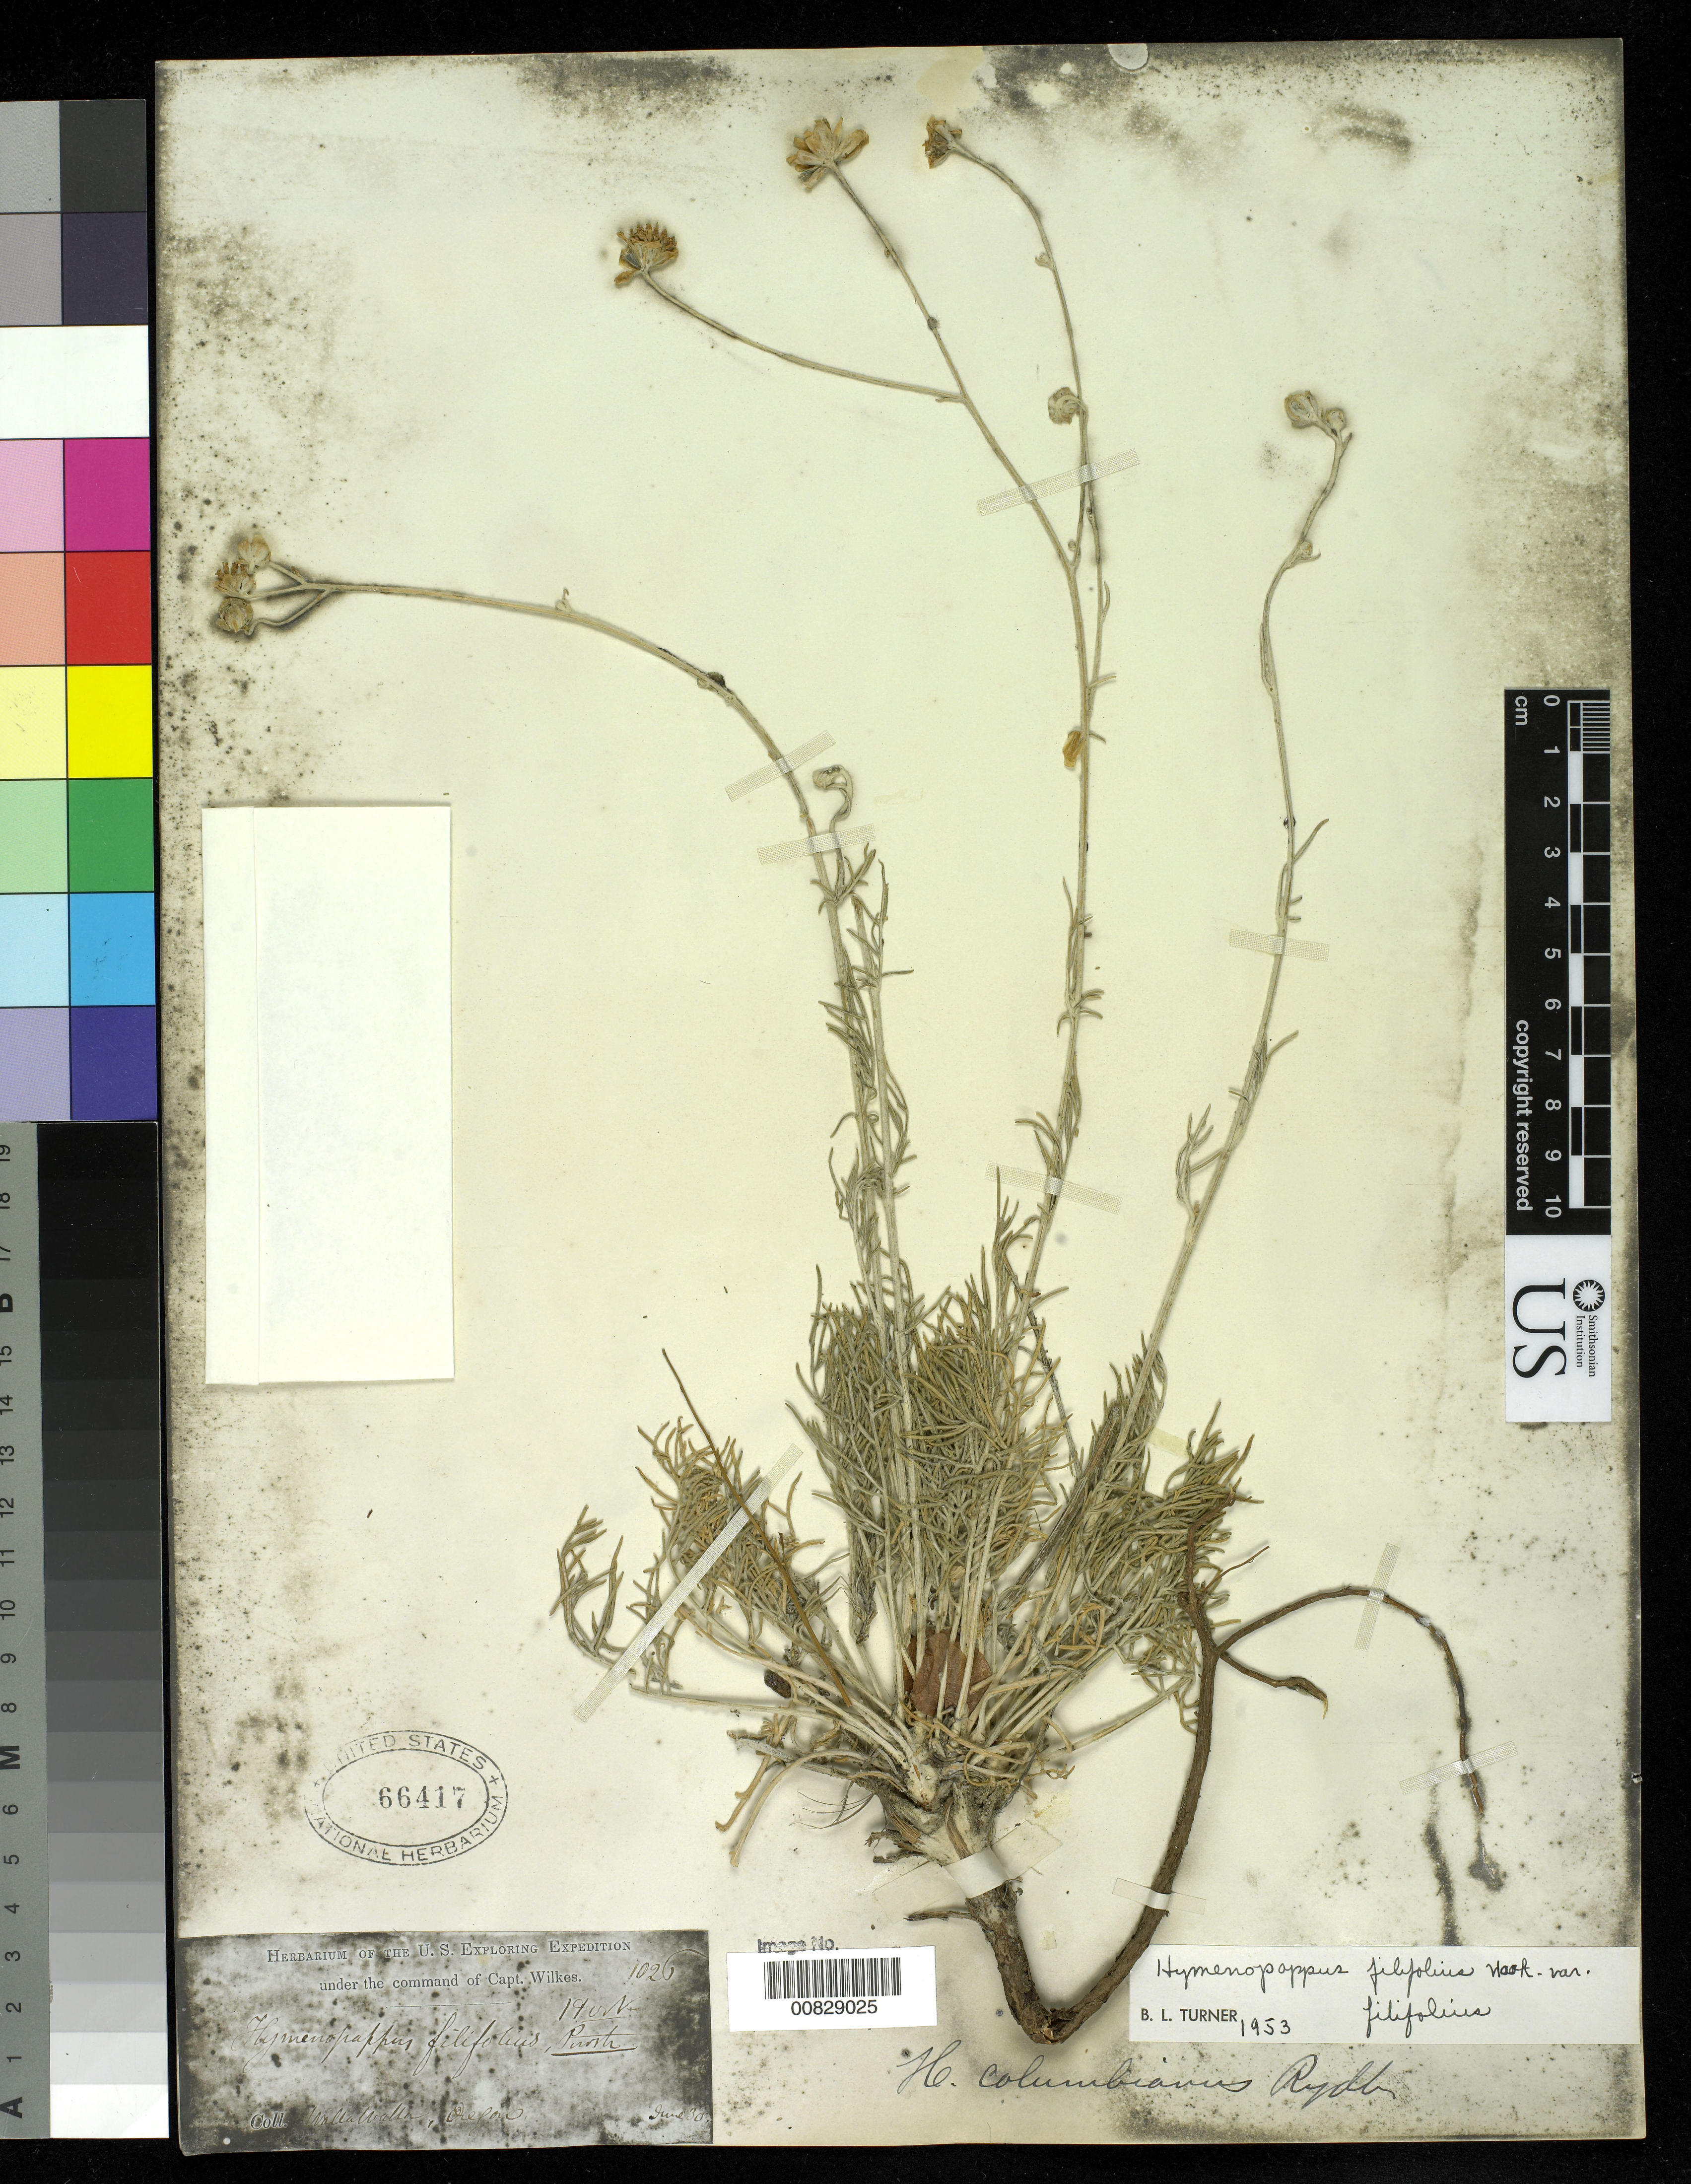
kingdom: Plantae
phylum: Tracheophyta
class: Magnoliopsida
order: Asterales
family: Asteraceae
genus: Hymenopappus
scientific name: Hymenopappus filifolius var. filifolius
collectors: Wilkes Explor. Exped.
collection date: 1838/1842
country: United States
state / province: Washington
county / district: Walla Walla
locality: Walla Walla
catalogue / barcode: US 66417